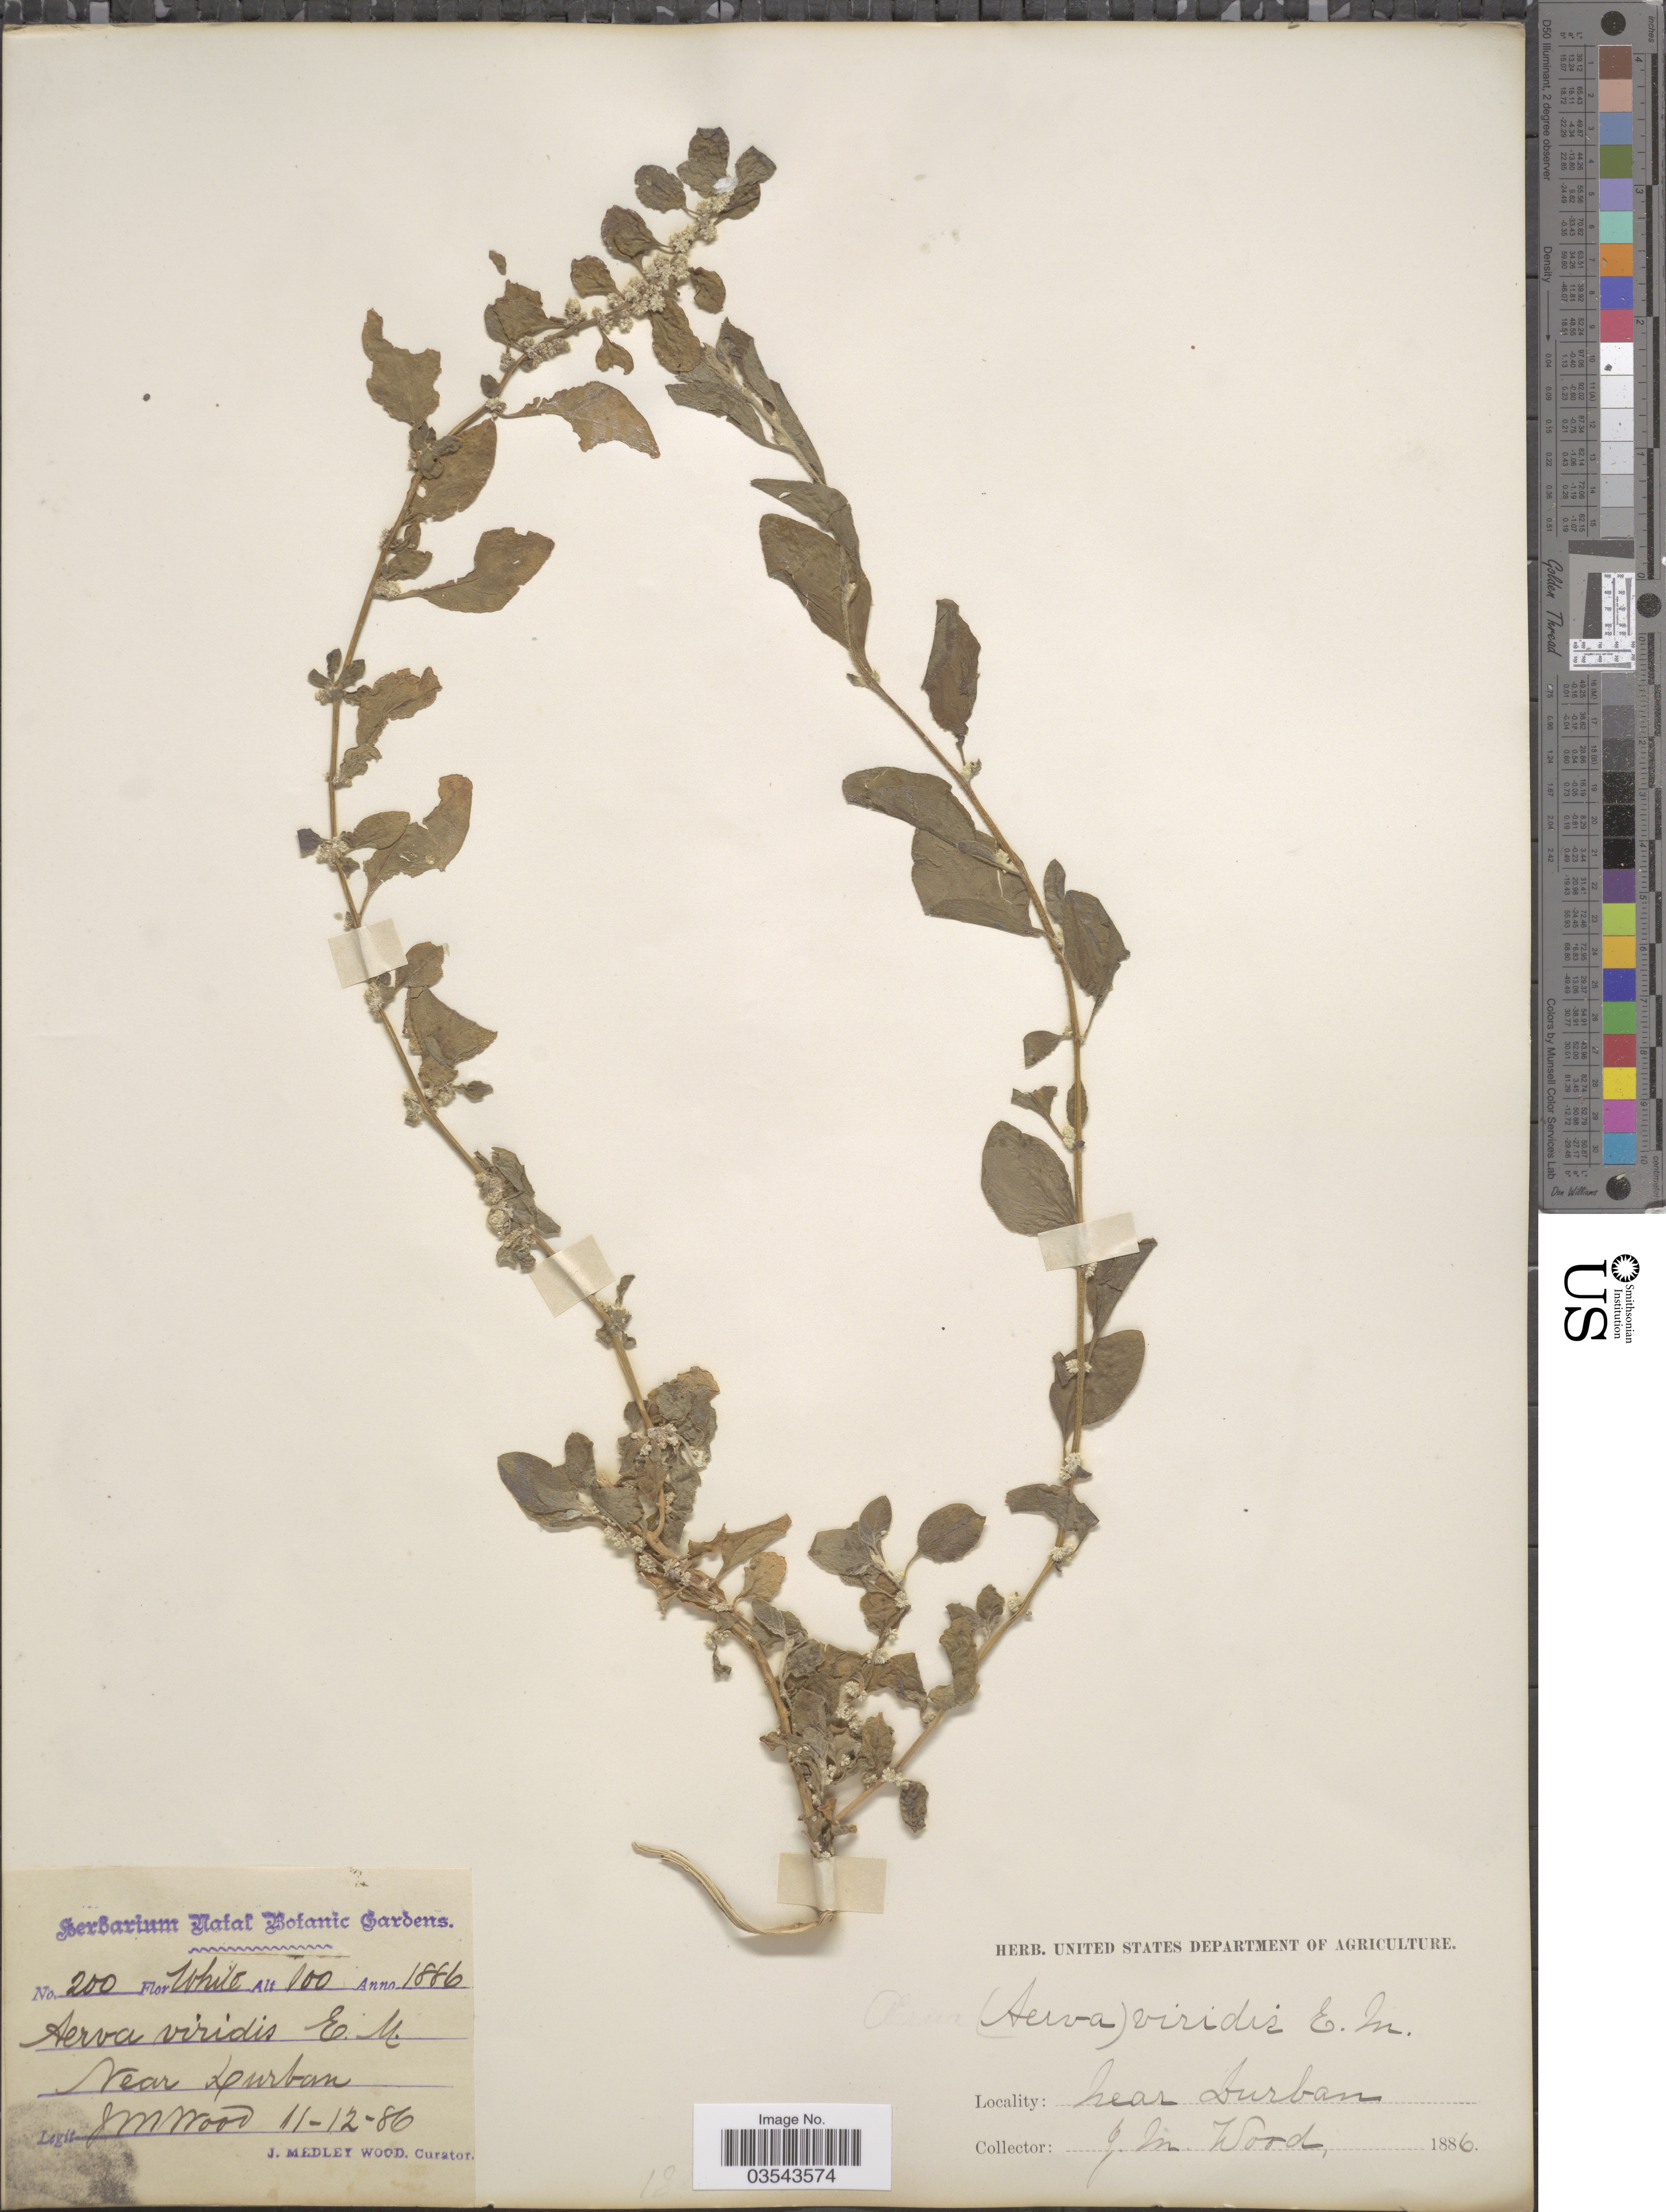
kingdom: Plantae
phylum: Tracheophyta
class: Magnoliopsida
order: Caryophyllales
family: Amaranthaceae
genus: Ouret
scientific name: Ouret lanata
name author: (L.) Kuntze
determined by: U.S. National Herbarium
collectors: J. M. Wood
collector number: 200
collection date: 1886-12-11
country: South Africa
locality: Near Durban.